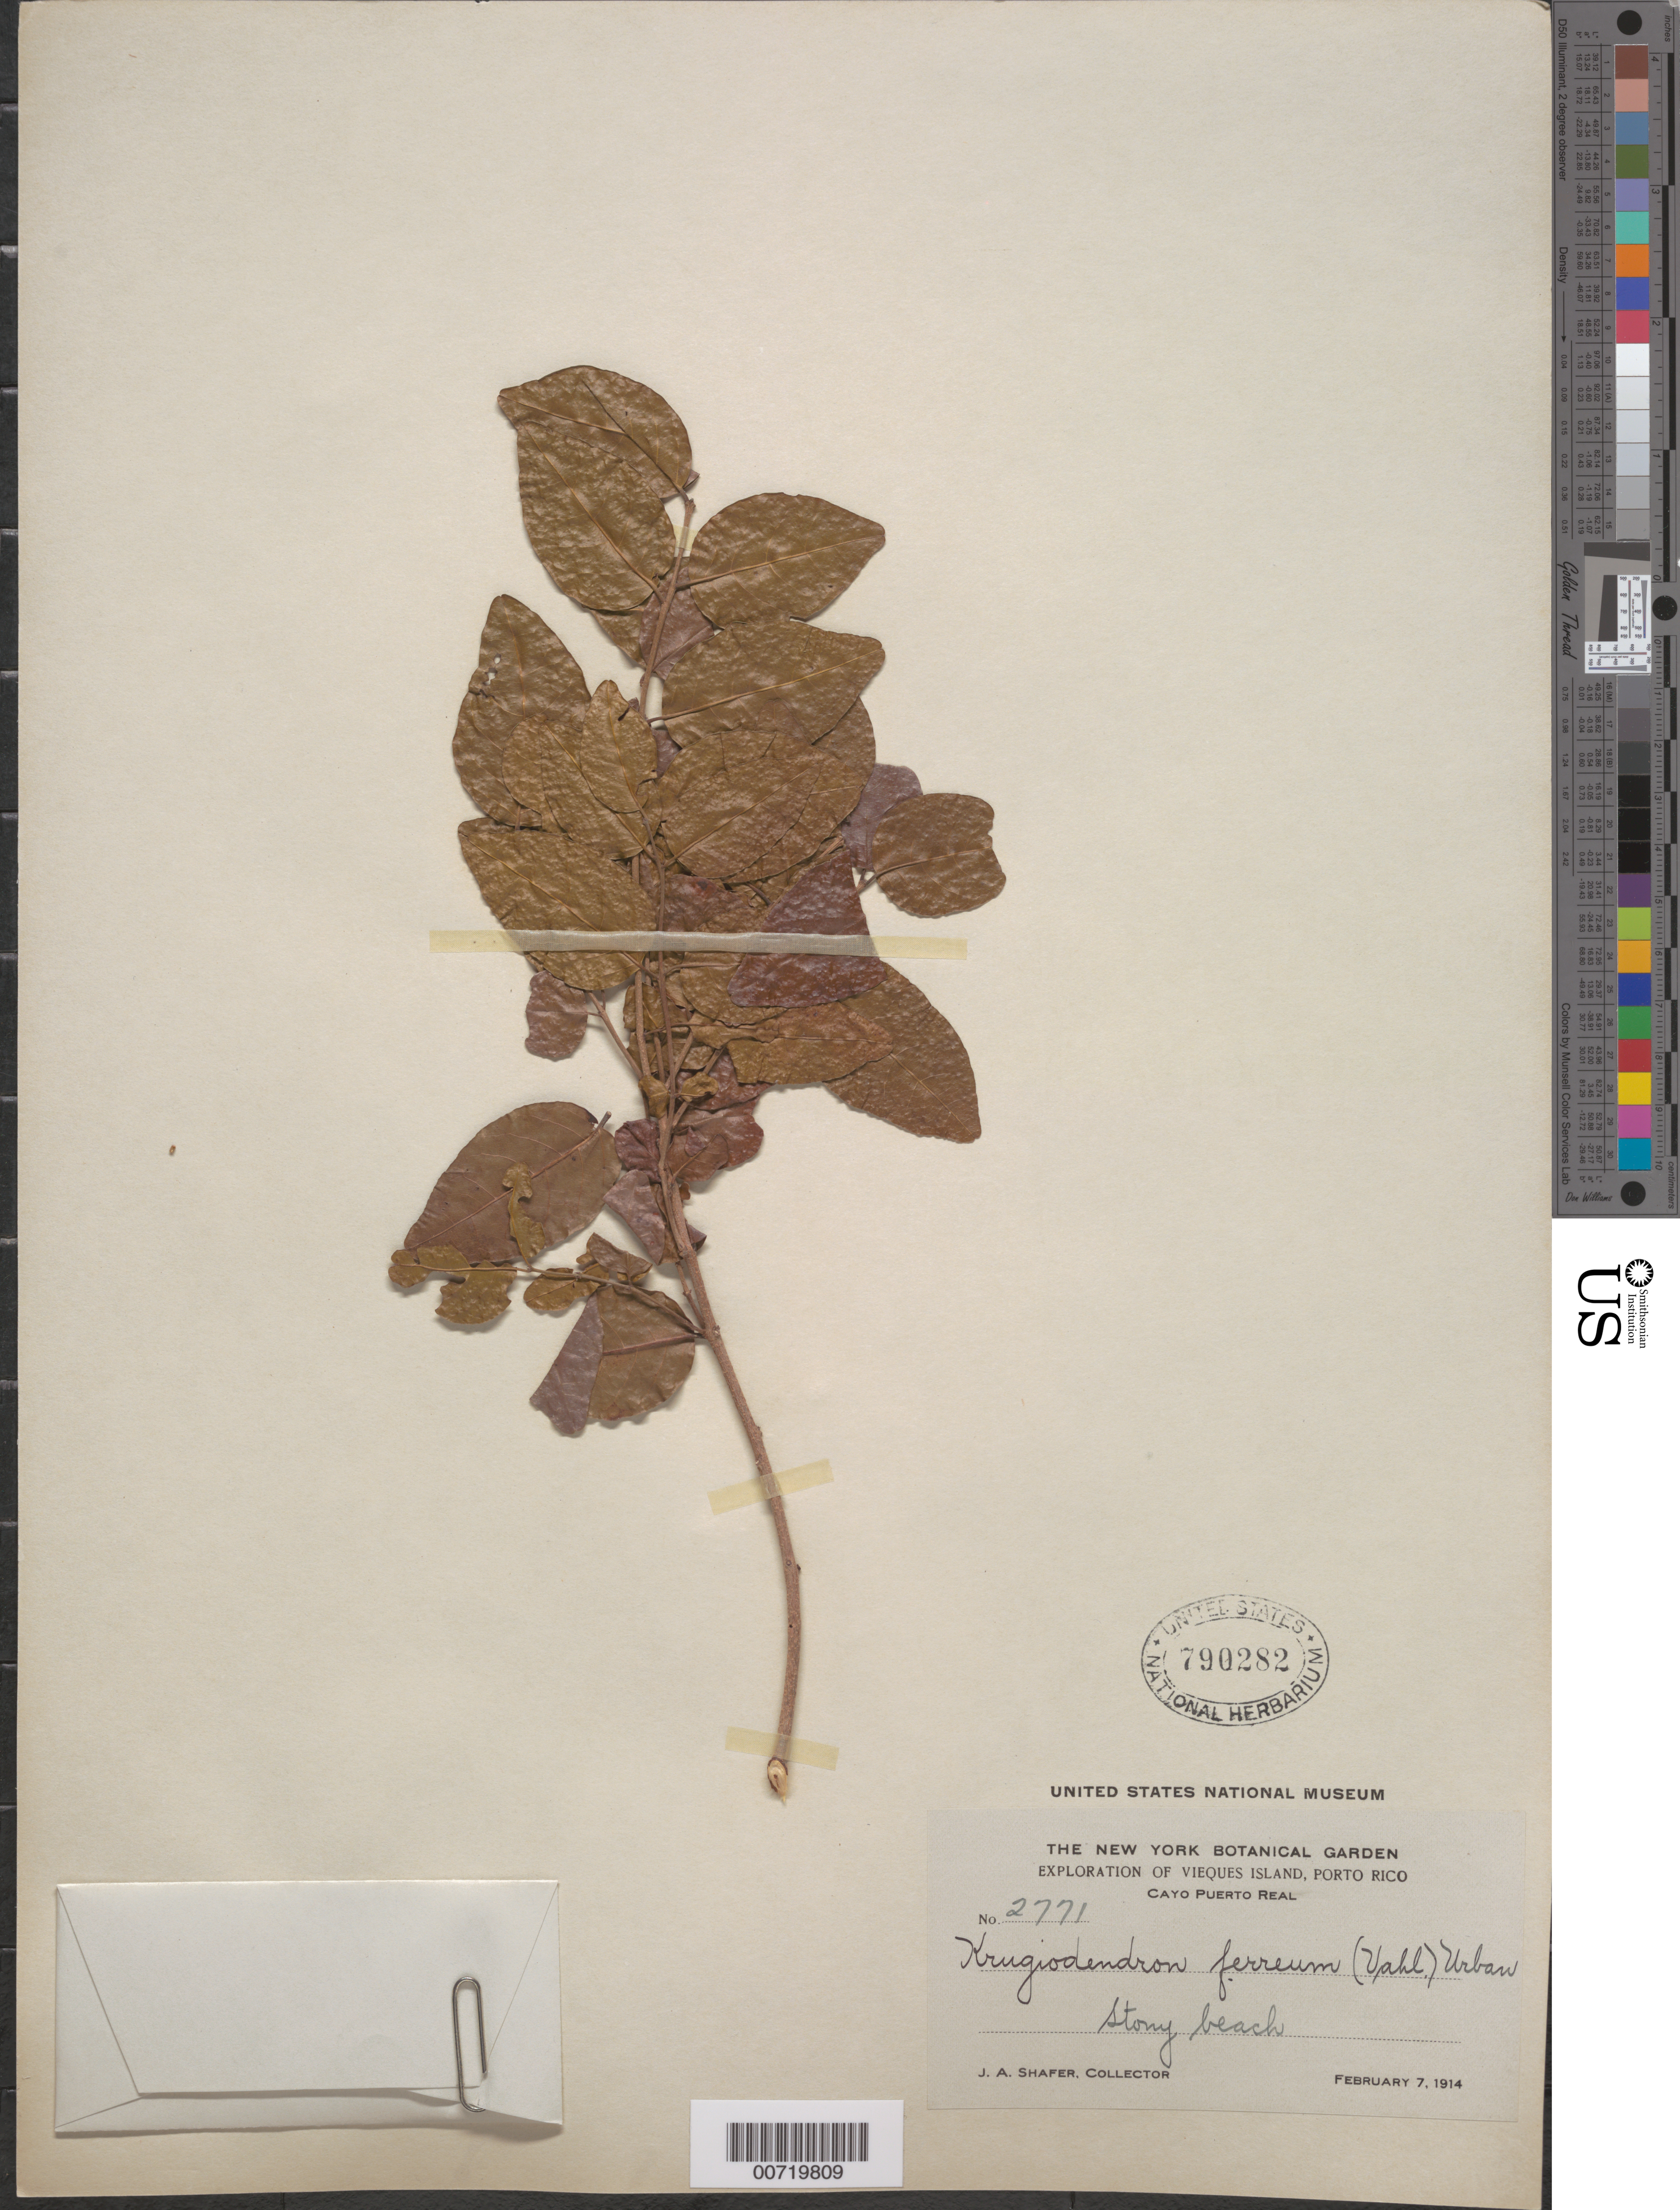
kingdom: Plantae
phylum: Tracheophyta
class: Magnoliopsida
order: Rosales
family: Rhamnaceae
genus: Krugiodendron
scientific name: Krugiodendron ferreum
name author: (Vahl) Urb.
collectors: J. A. Shafer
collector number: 2771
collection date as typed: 07 Feb 1914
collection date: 1914-02-07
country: Puerto Rico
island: Vieques I.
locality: Cayo Puerto Real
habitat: Stony beach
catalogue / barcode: US 790282